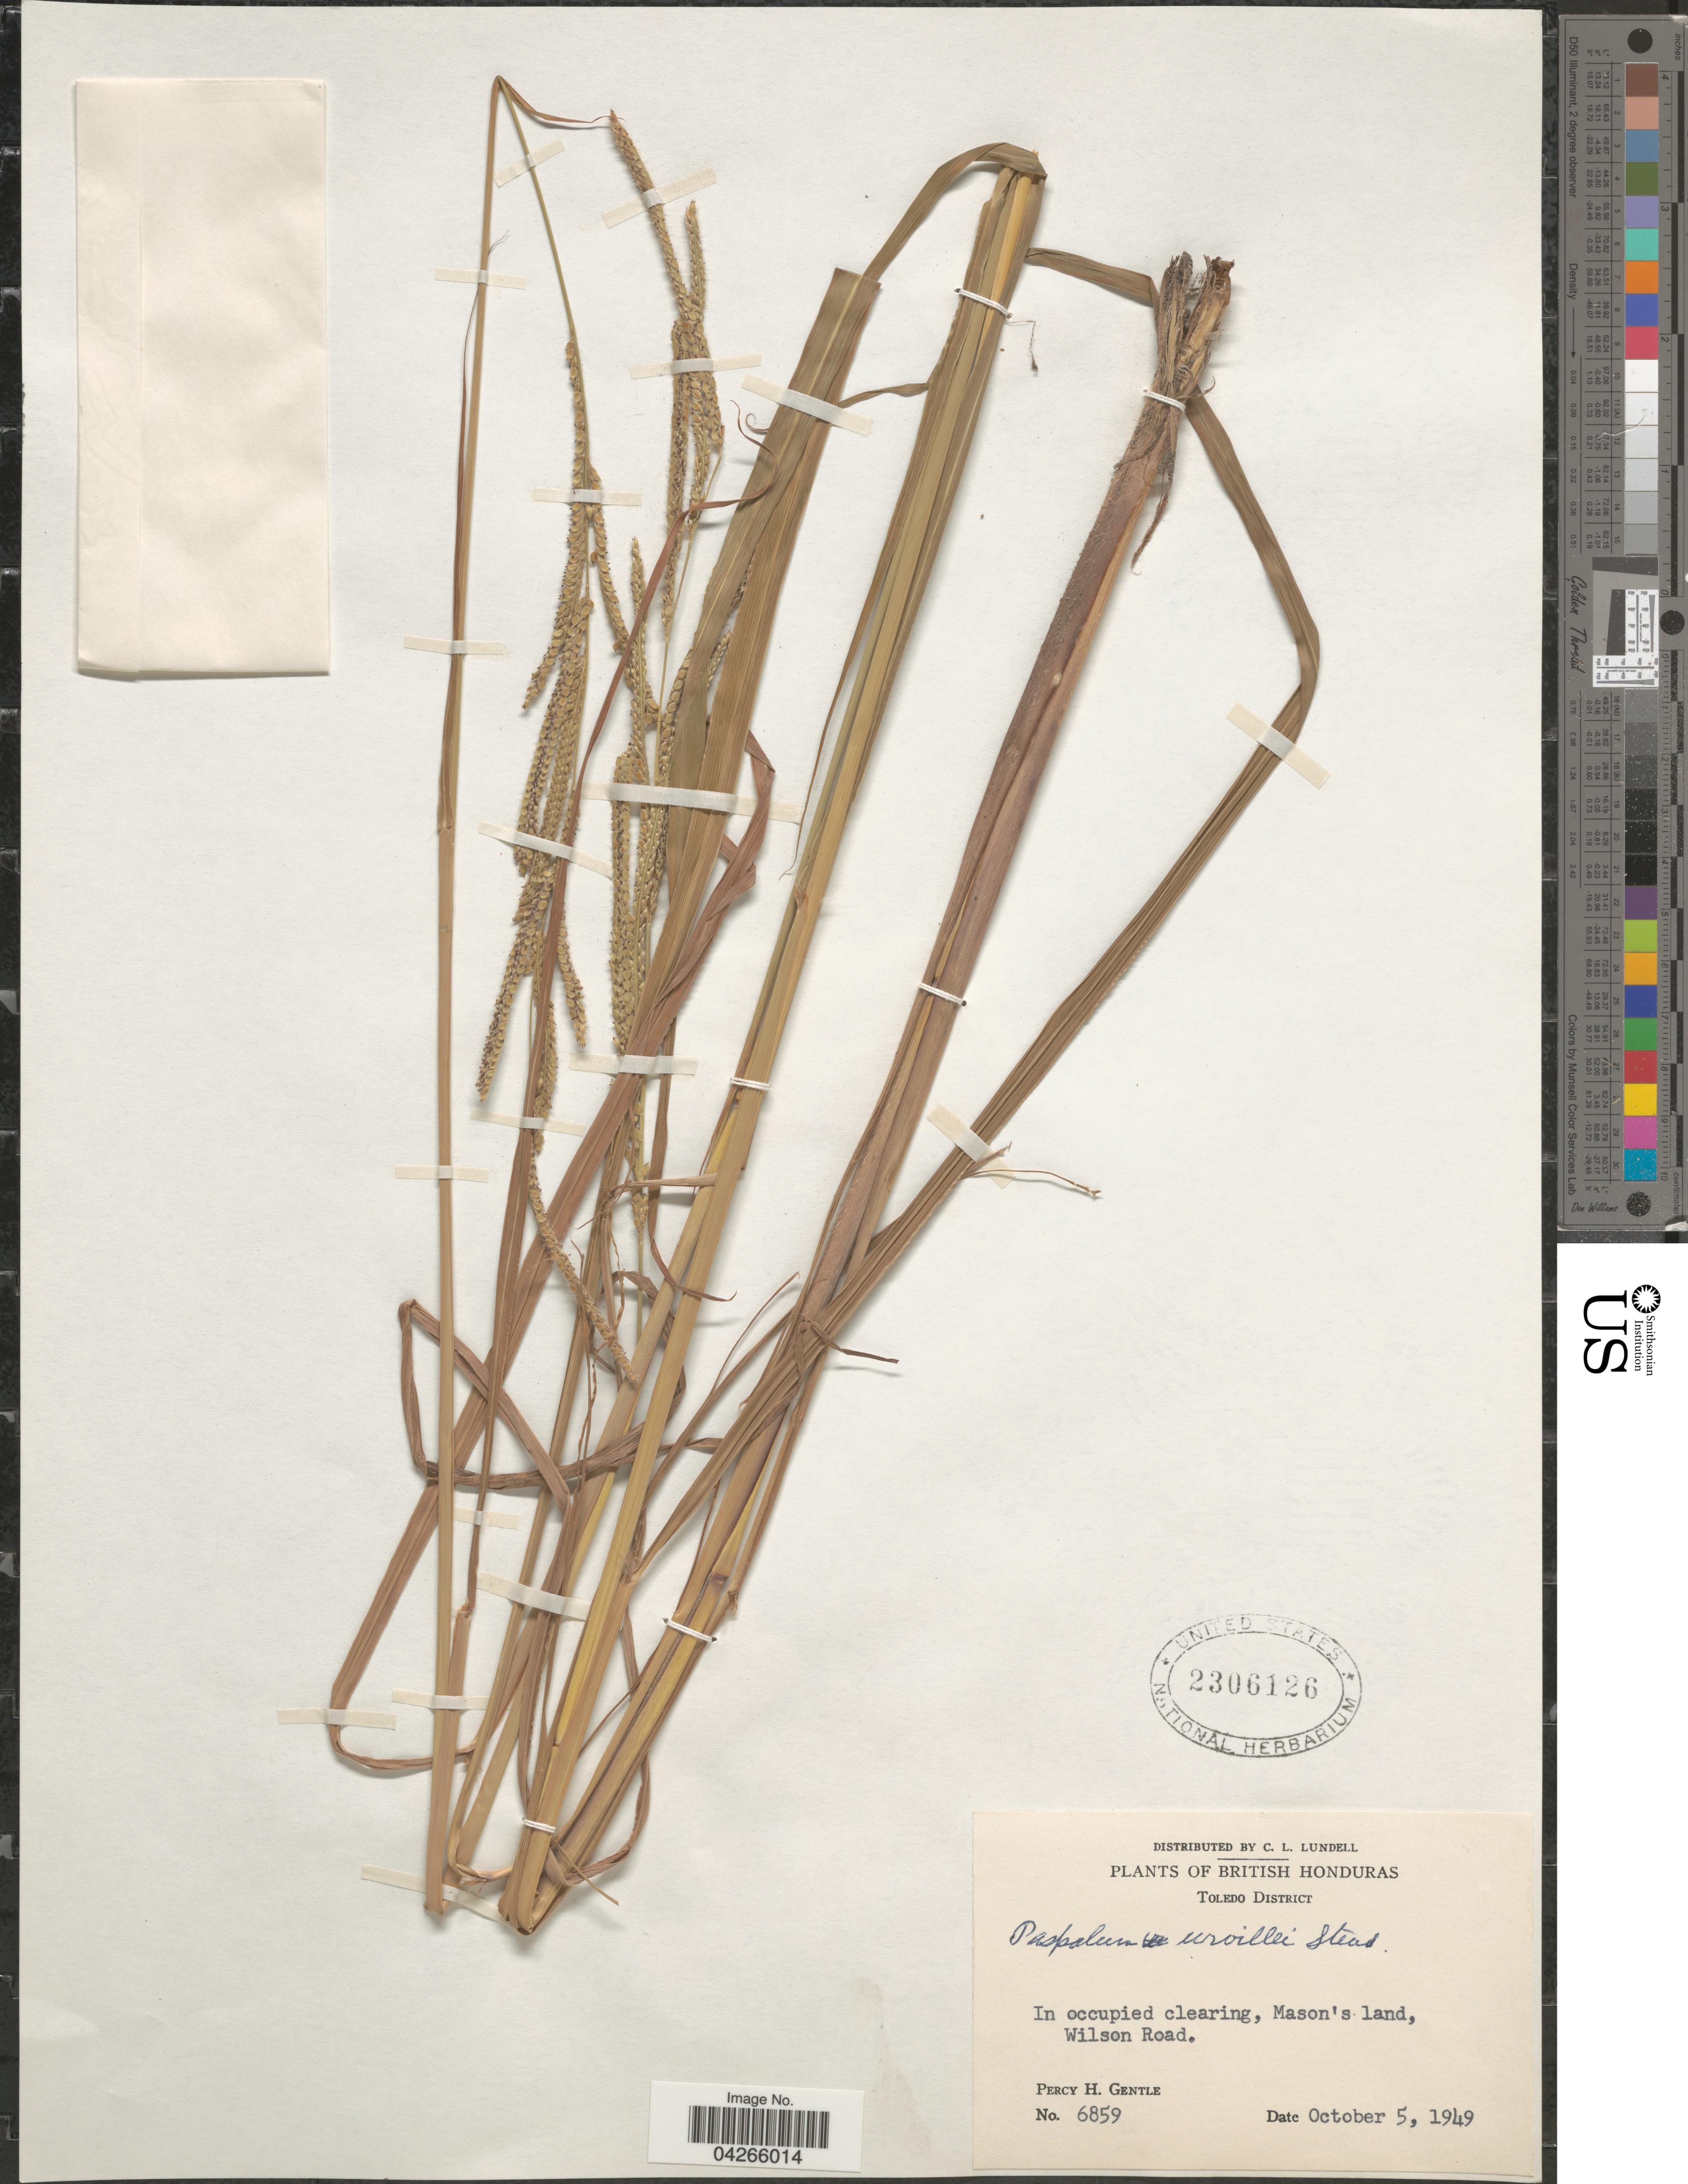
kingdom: Plantae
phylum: Tracheophyta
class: Liliopsida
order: Poales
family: Poaceae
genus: Paspalum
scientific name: Paspalum urvillei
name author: Steud.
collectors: P. H. Gentle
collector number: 6859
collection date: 1949-10-05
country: Belize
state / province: Toledo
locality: British Honduras. Toledo District. In occupied clearing, Mason's land, Wilson Road.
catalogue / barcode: US 2306126